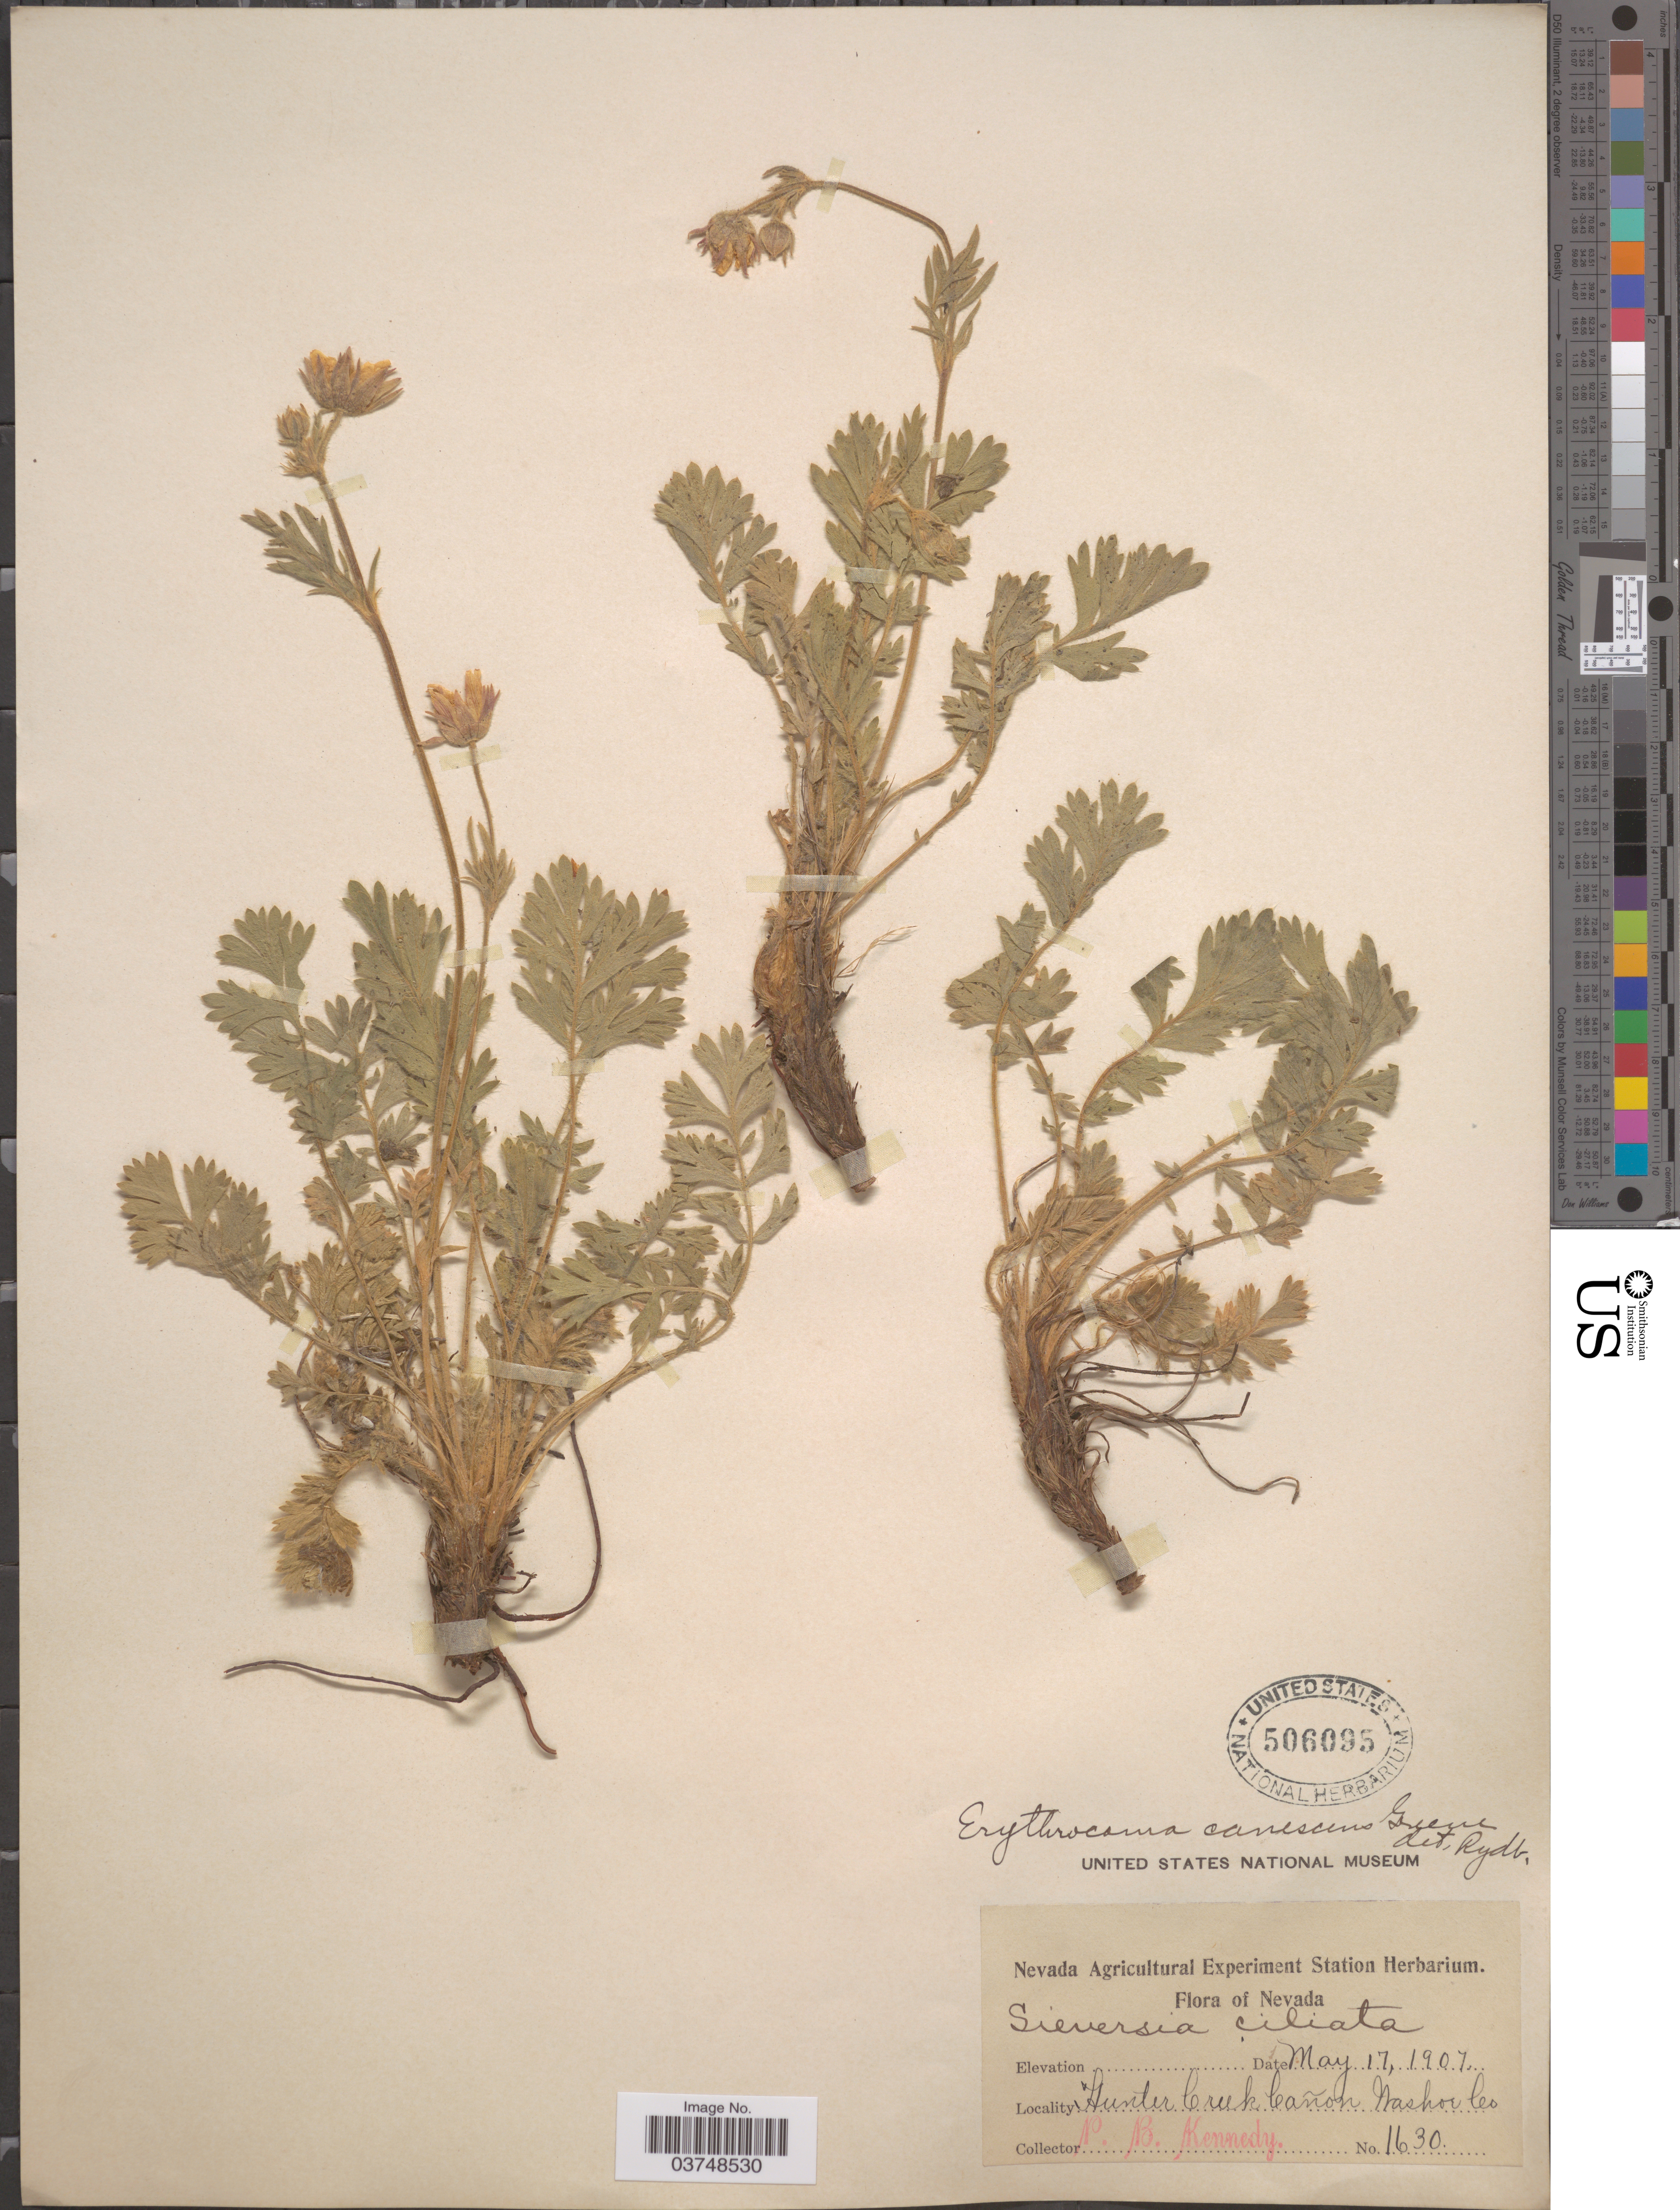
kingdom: Plantae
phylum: Tracheophyta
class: Magnoliopsida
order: Rosales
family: Rosaceae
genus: Geum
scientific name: Geum triflorum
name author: Pursh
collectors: P. B. Kennedy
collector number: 1630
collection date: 1907-05-17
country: United States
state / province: Nevada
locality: Hunter Creek Cañon Washoe Co.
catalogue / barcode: US 506095